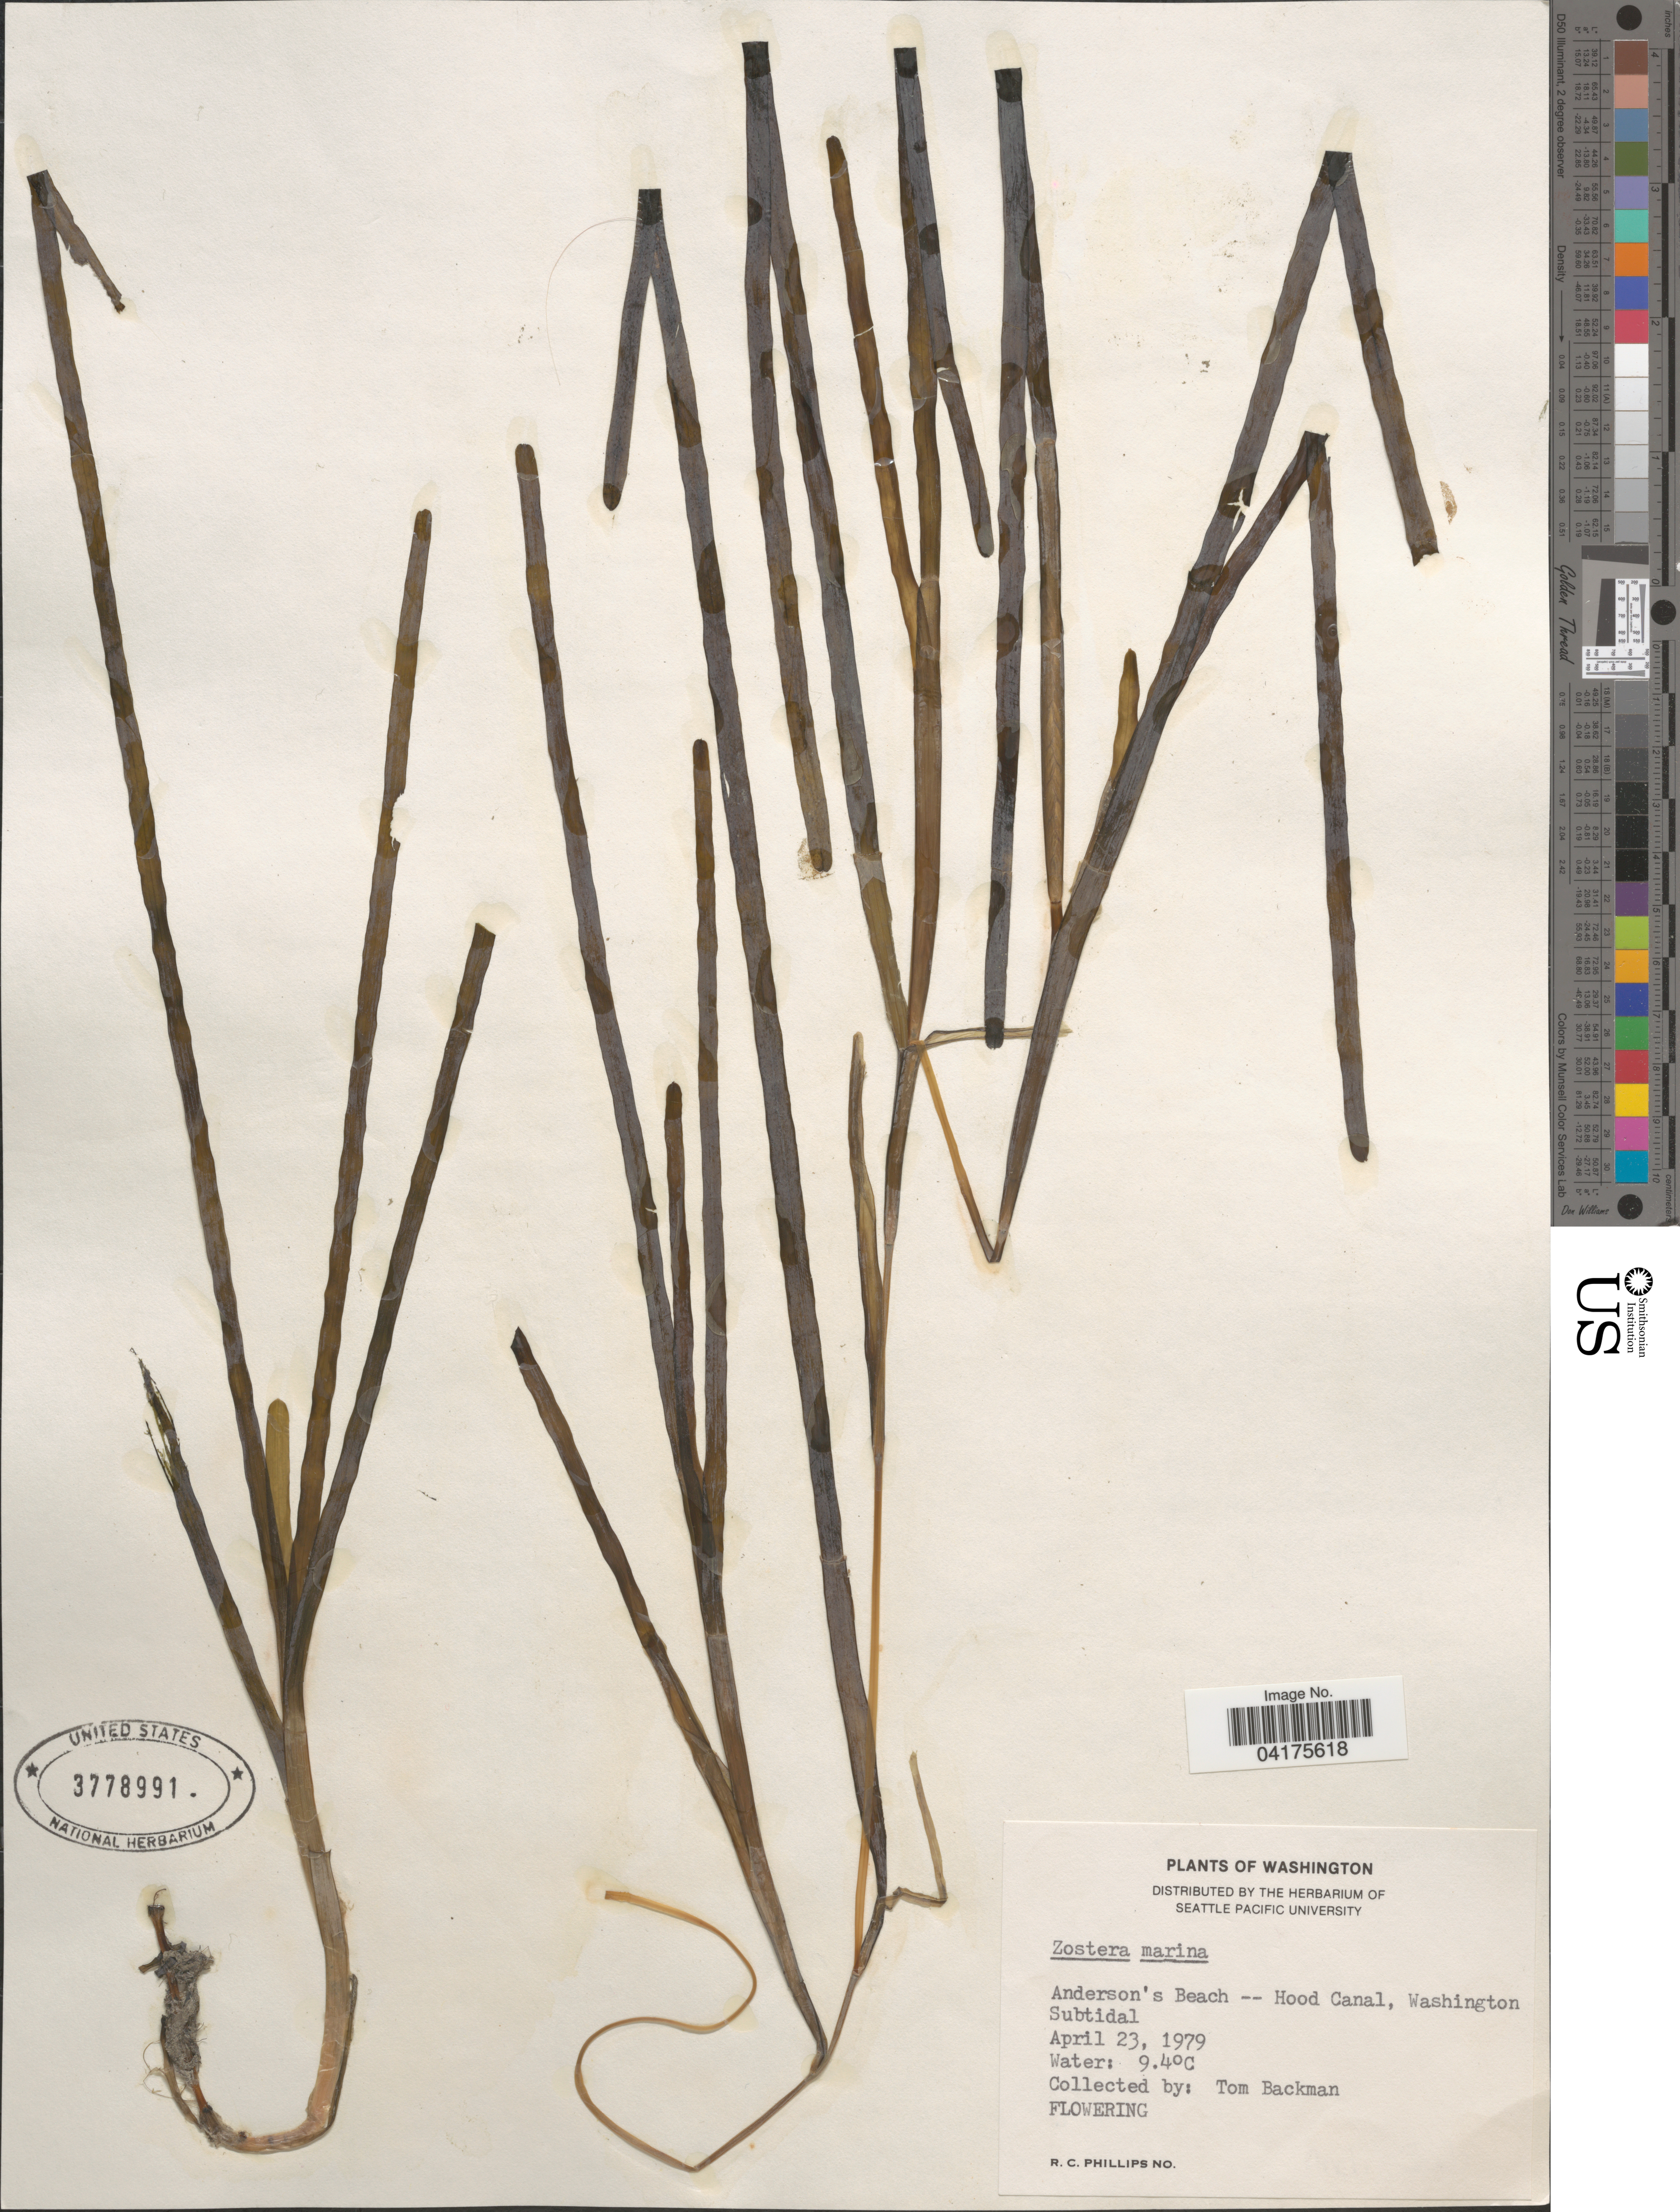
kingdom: Plantae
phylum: Tracheophyta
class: Liliopsida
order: Alismatales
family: Zosteraceae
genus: Zostera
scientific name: Zostera marina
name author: L.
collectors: T. Backman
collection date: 1979-04-23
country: United States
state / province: Washington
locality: Anderson's Beach -- Hood Canal.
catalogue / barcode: US 3778991